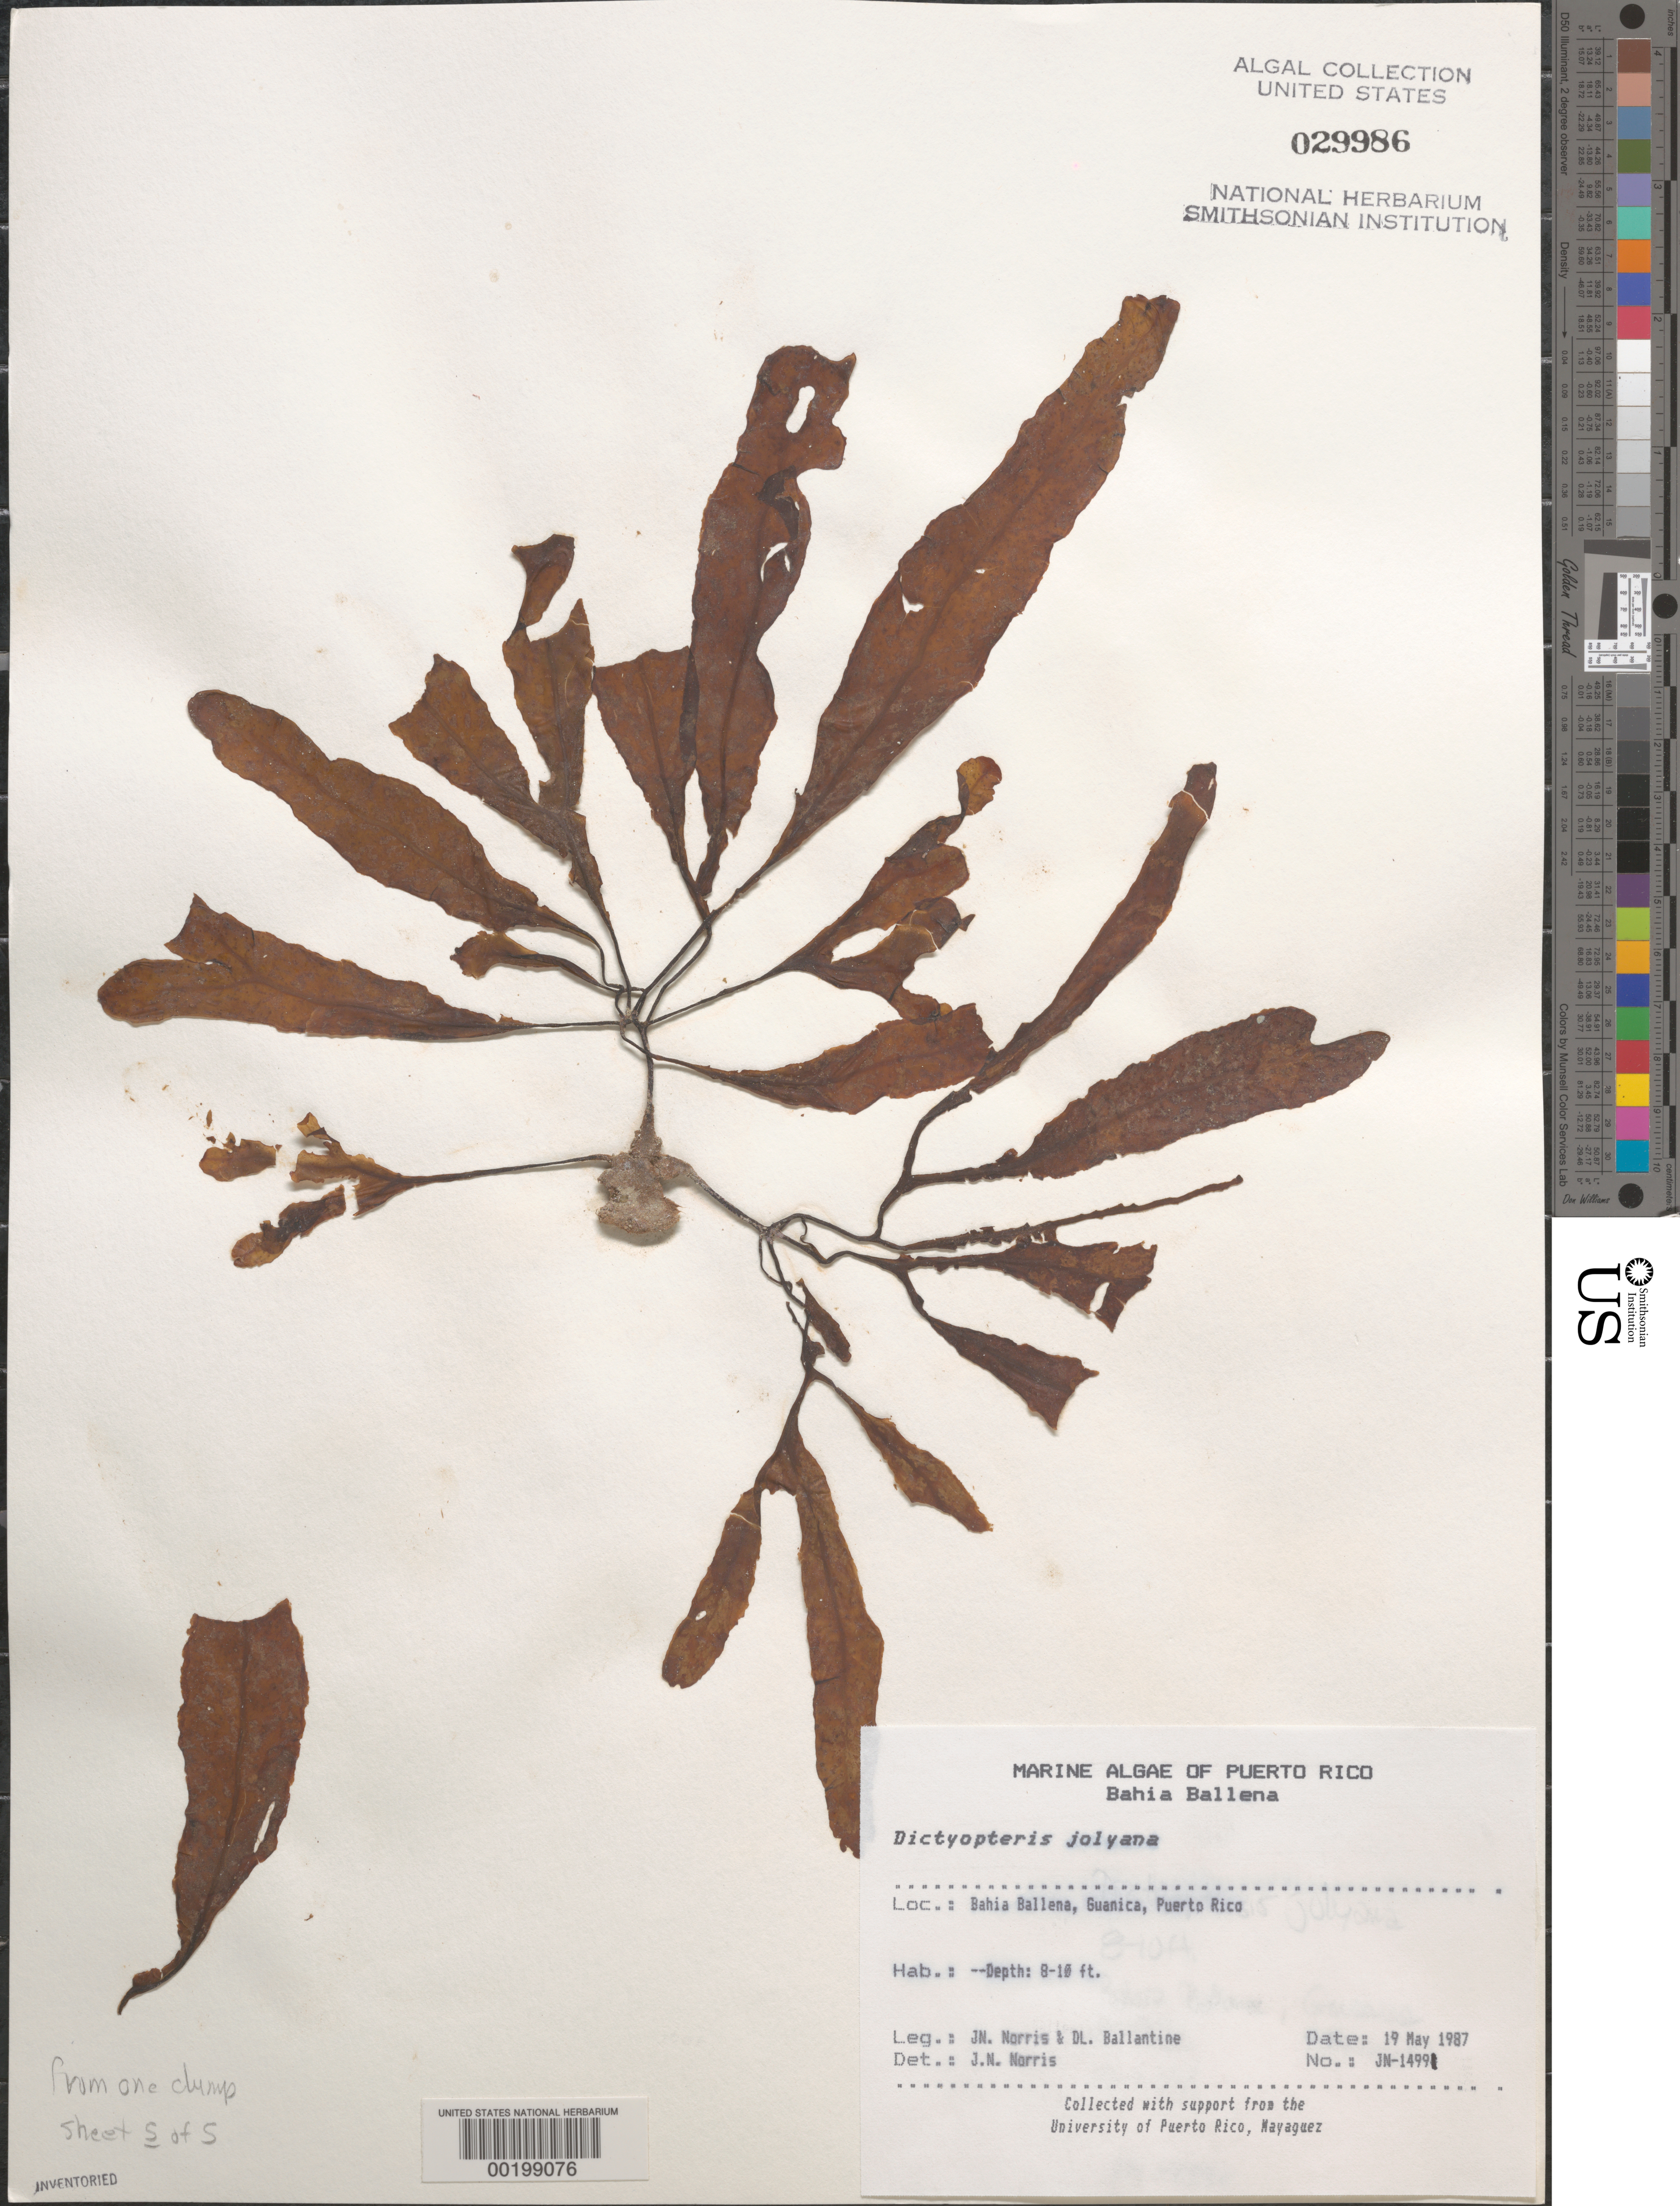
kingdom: Chromista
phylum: Ochrophyta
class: Phaeophyceae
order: Dictyotales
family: Dictyotaceae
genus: Dictyopteris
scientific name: Dictyopteris jolyana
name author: E.C. Oliveira & R.P. Furtado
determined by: Norris, James N.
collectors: J. N. Norris & D.L. Ballantine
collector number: JN-14991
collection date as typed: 19 May 1987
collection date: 1987-05-19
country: Puerto Rico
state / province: Guanica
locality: Bahia Ballena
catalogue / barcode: US 29986